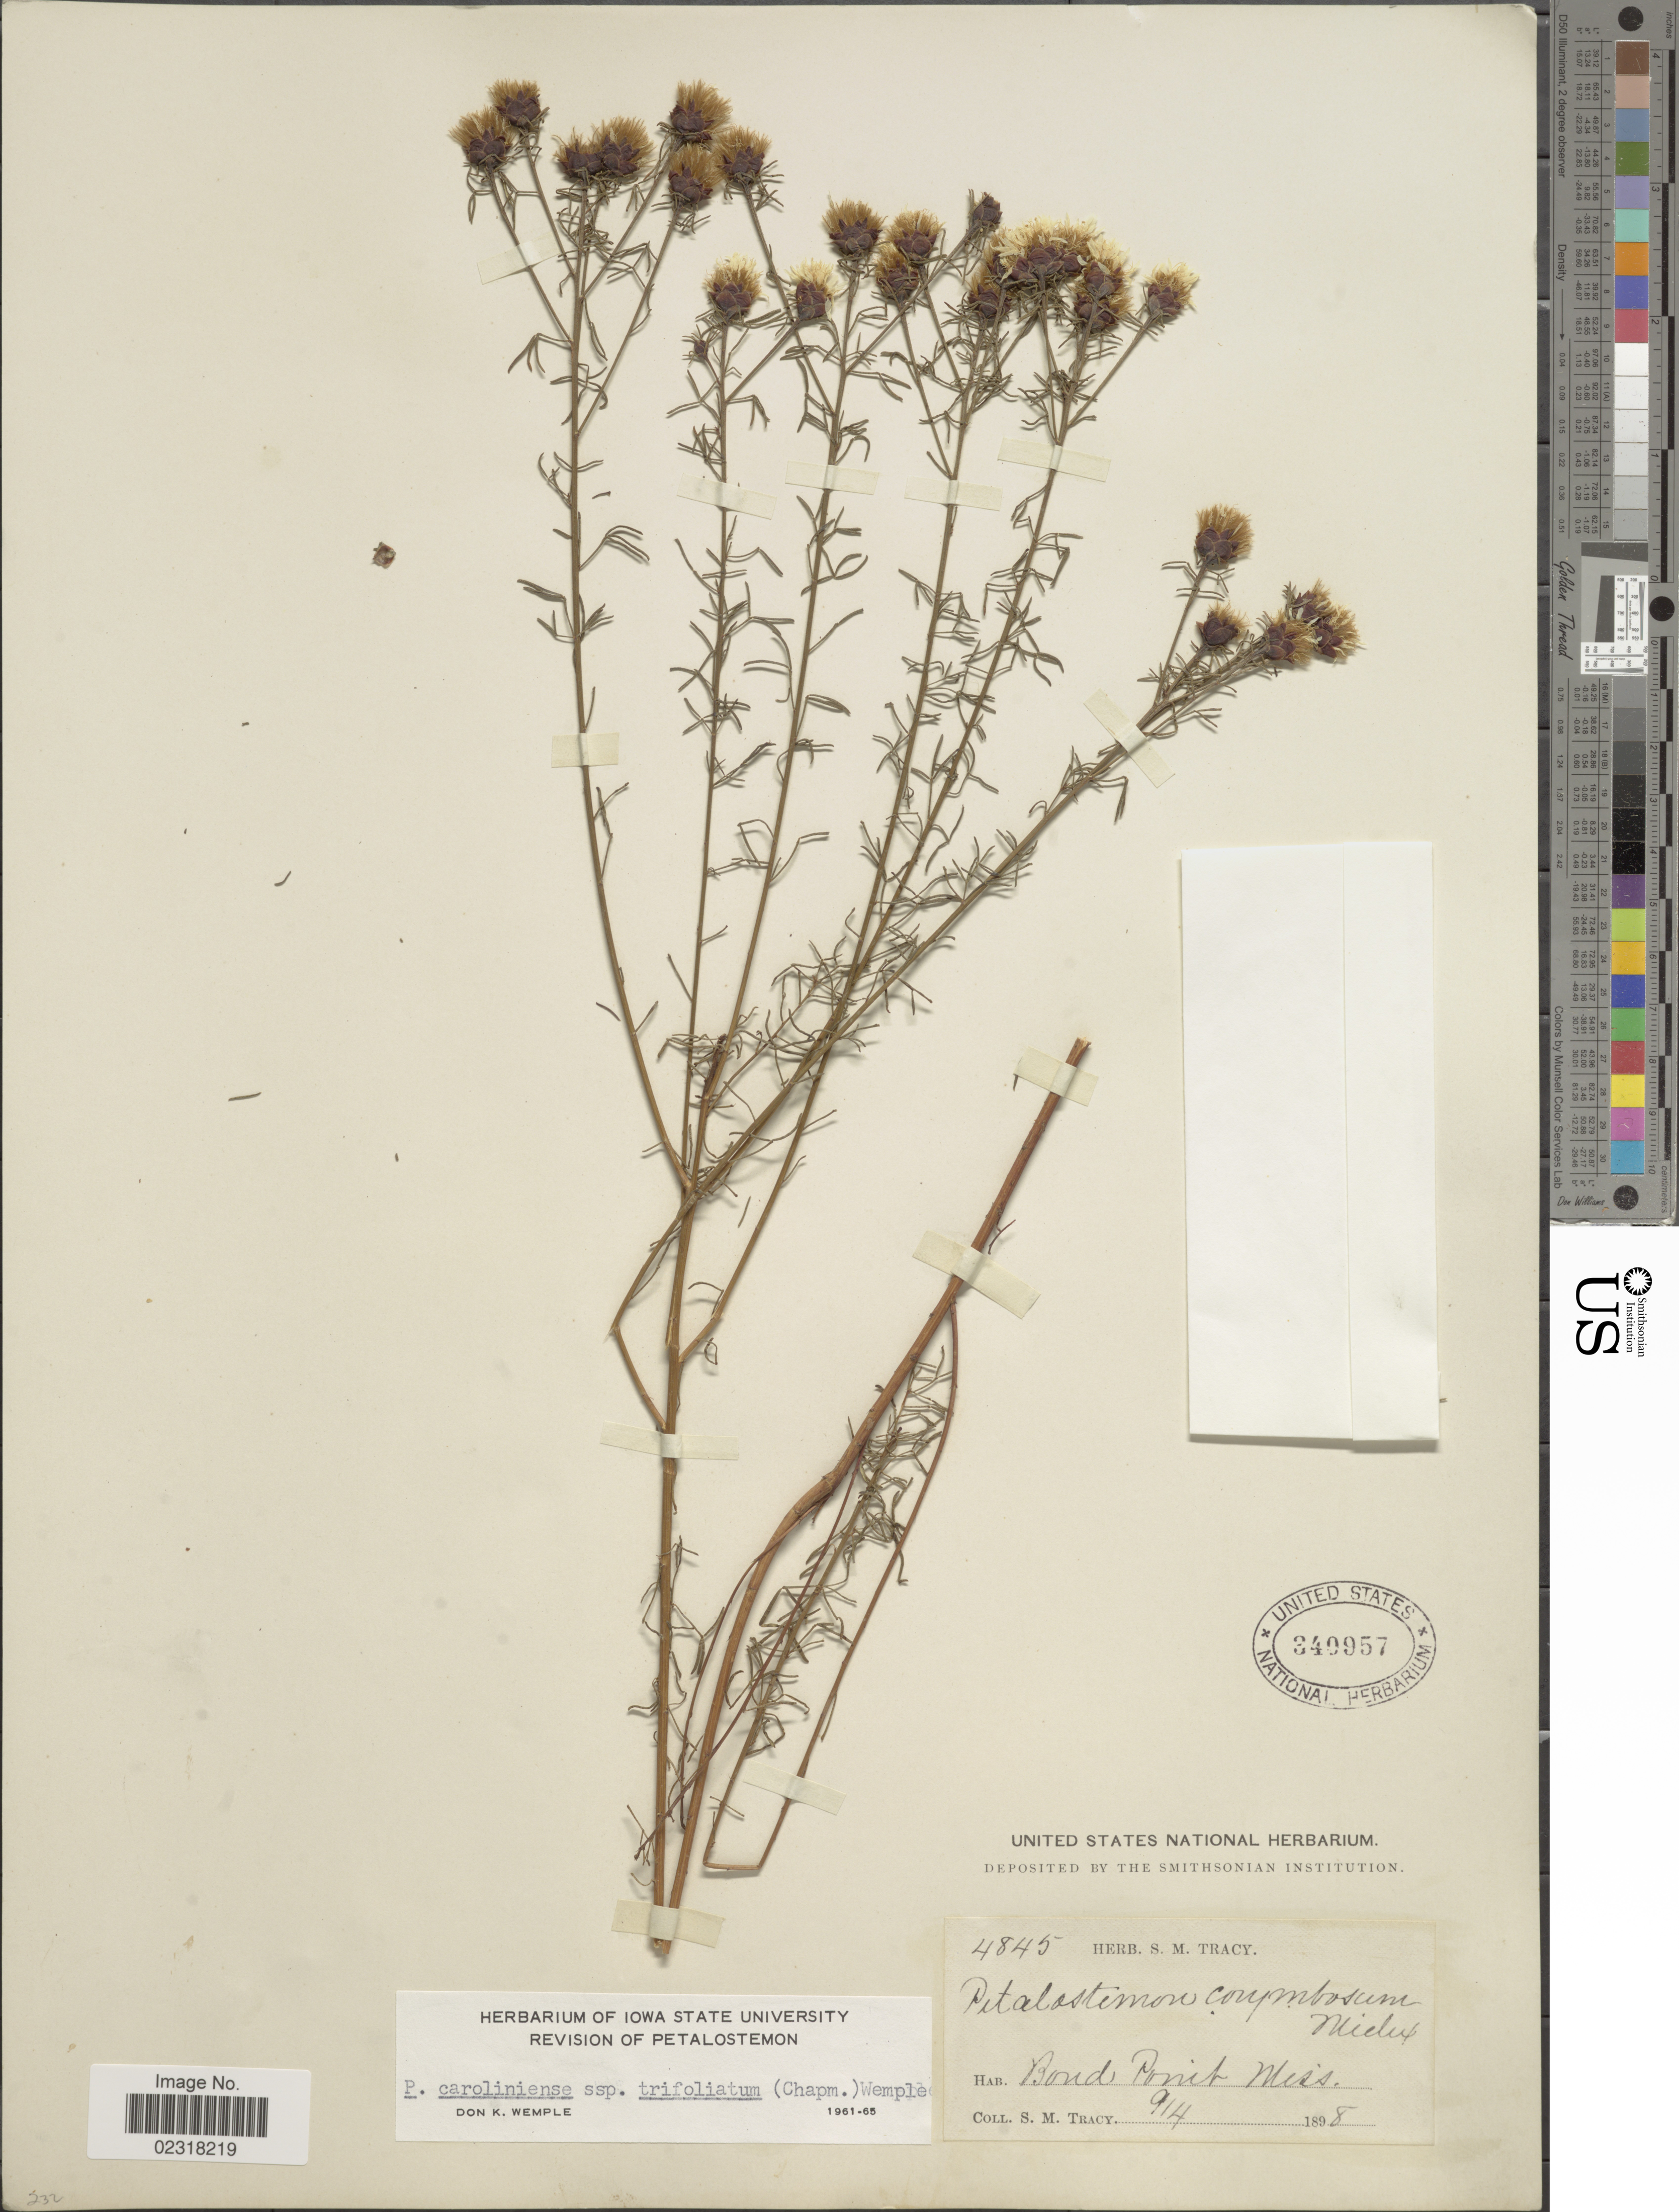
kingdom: Plantae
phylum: Tracheophyta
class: Magnoliopsida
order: Fabales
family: Fabaceae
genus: Dalea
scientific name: Dalea pinnata var. trifoliata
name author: (Chapman) Barneby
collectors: S. M. Tracy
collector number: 4845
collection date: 1898-09-04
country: United States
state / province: Mississippi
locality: Bond Point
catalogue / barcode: US 340957